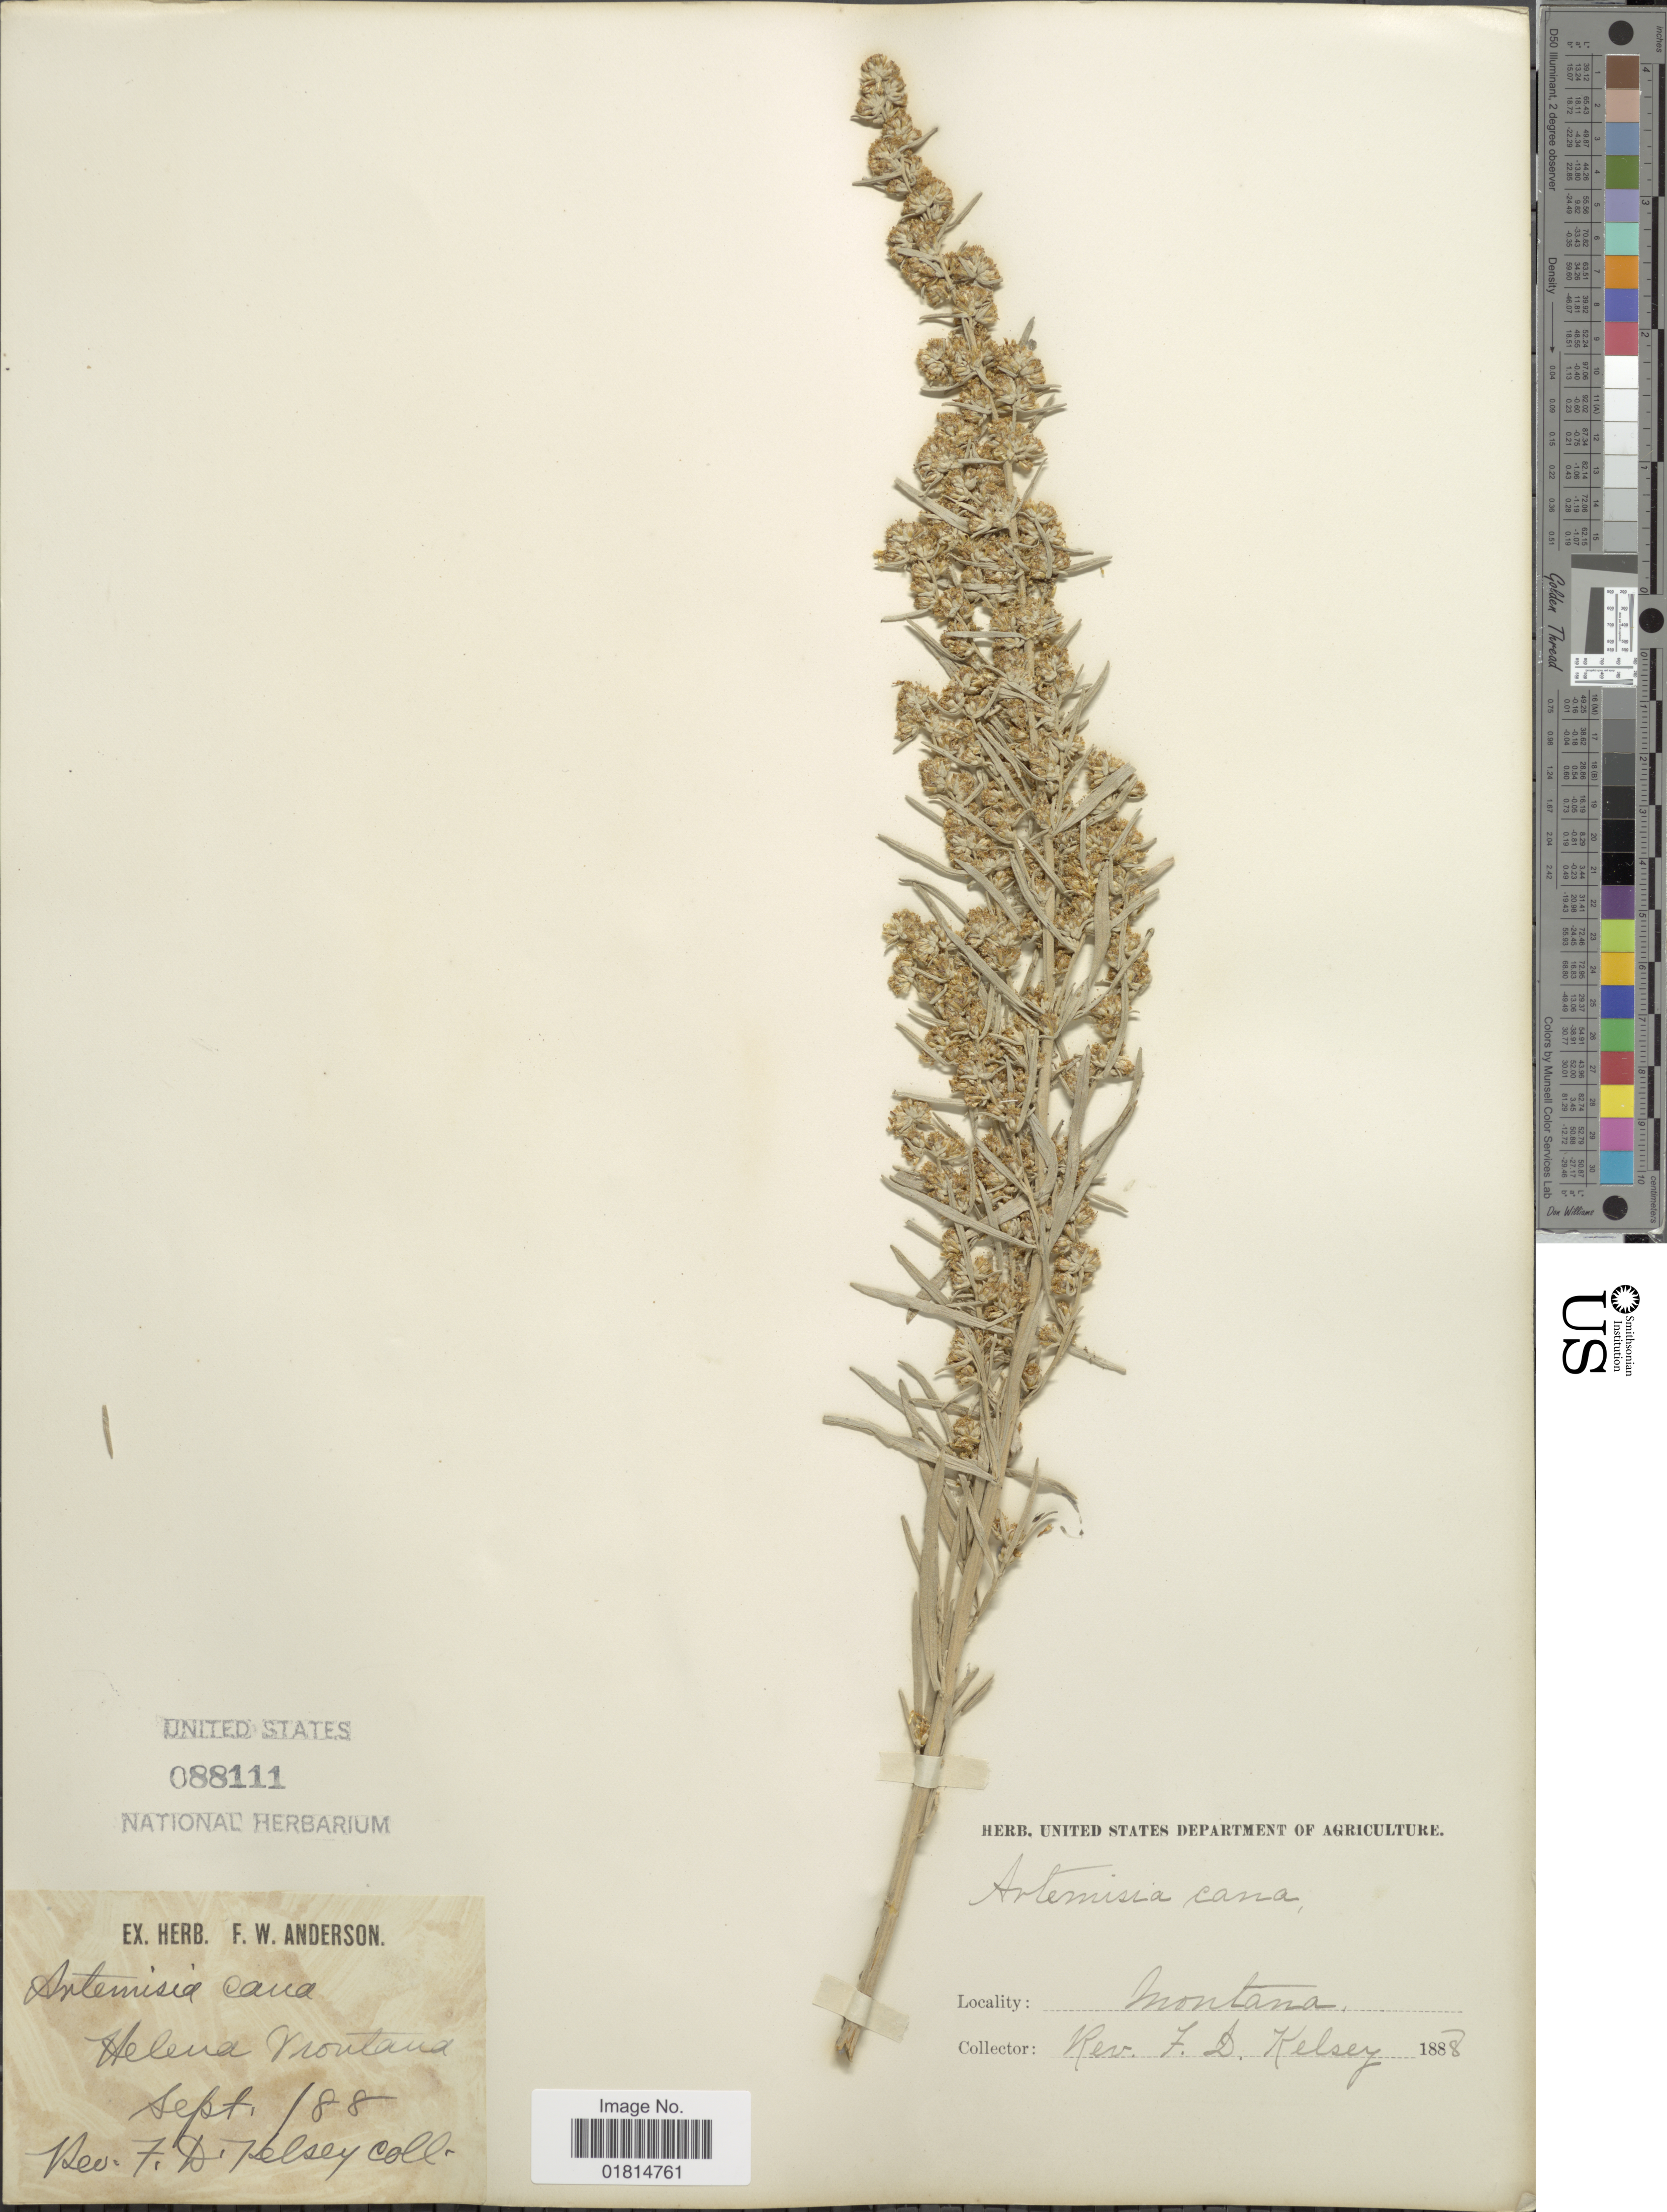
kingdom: Plantae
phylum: Tracheophyta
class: Magnoliopsida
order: Asterales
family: Asteraceae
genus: Artemisia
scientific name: Artemisia cana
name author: Pursh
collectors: F. Kelsey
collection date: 1888-09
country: United States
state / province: Montana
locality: Helena, Montana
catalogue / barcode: US 88111